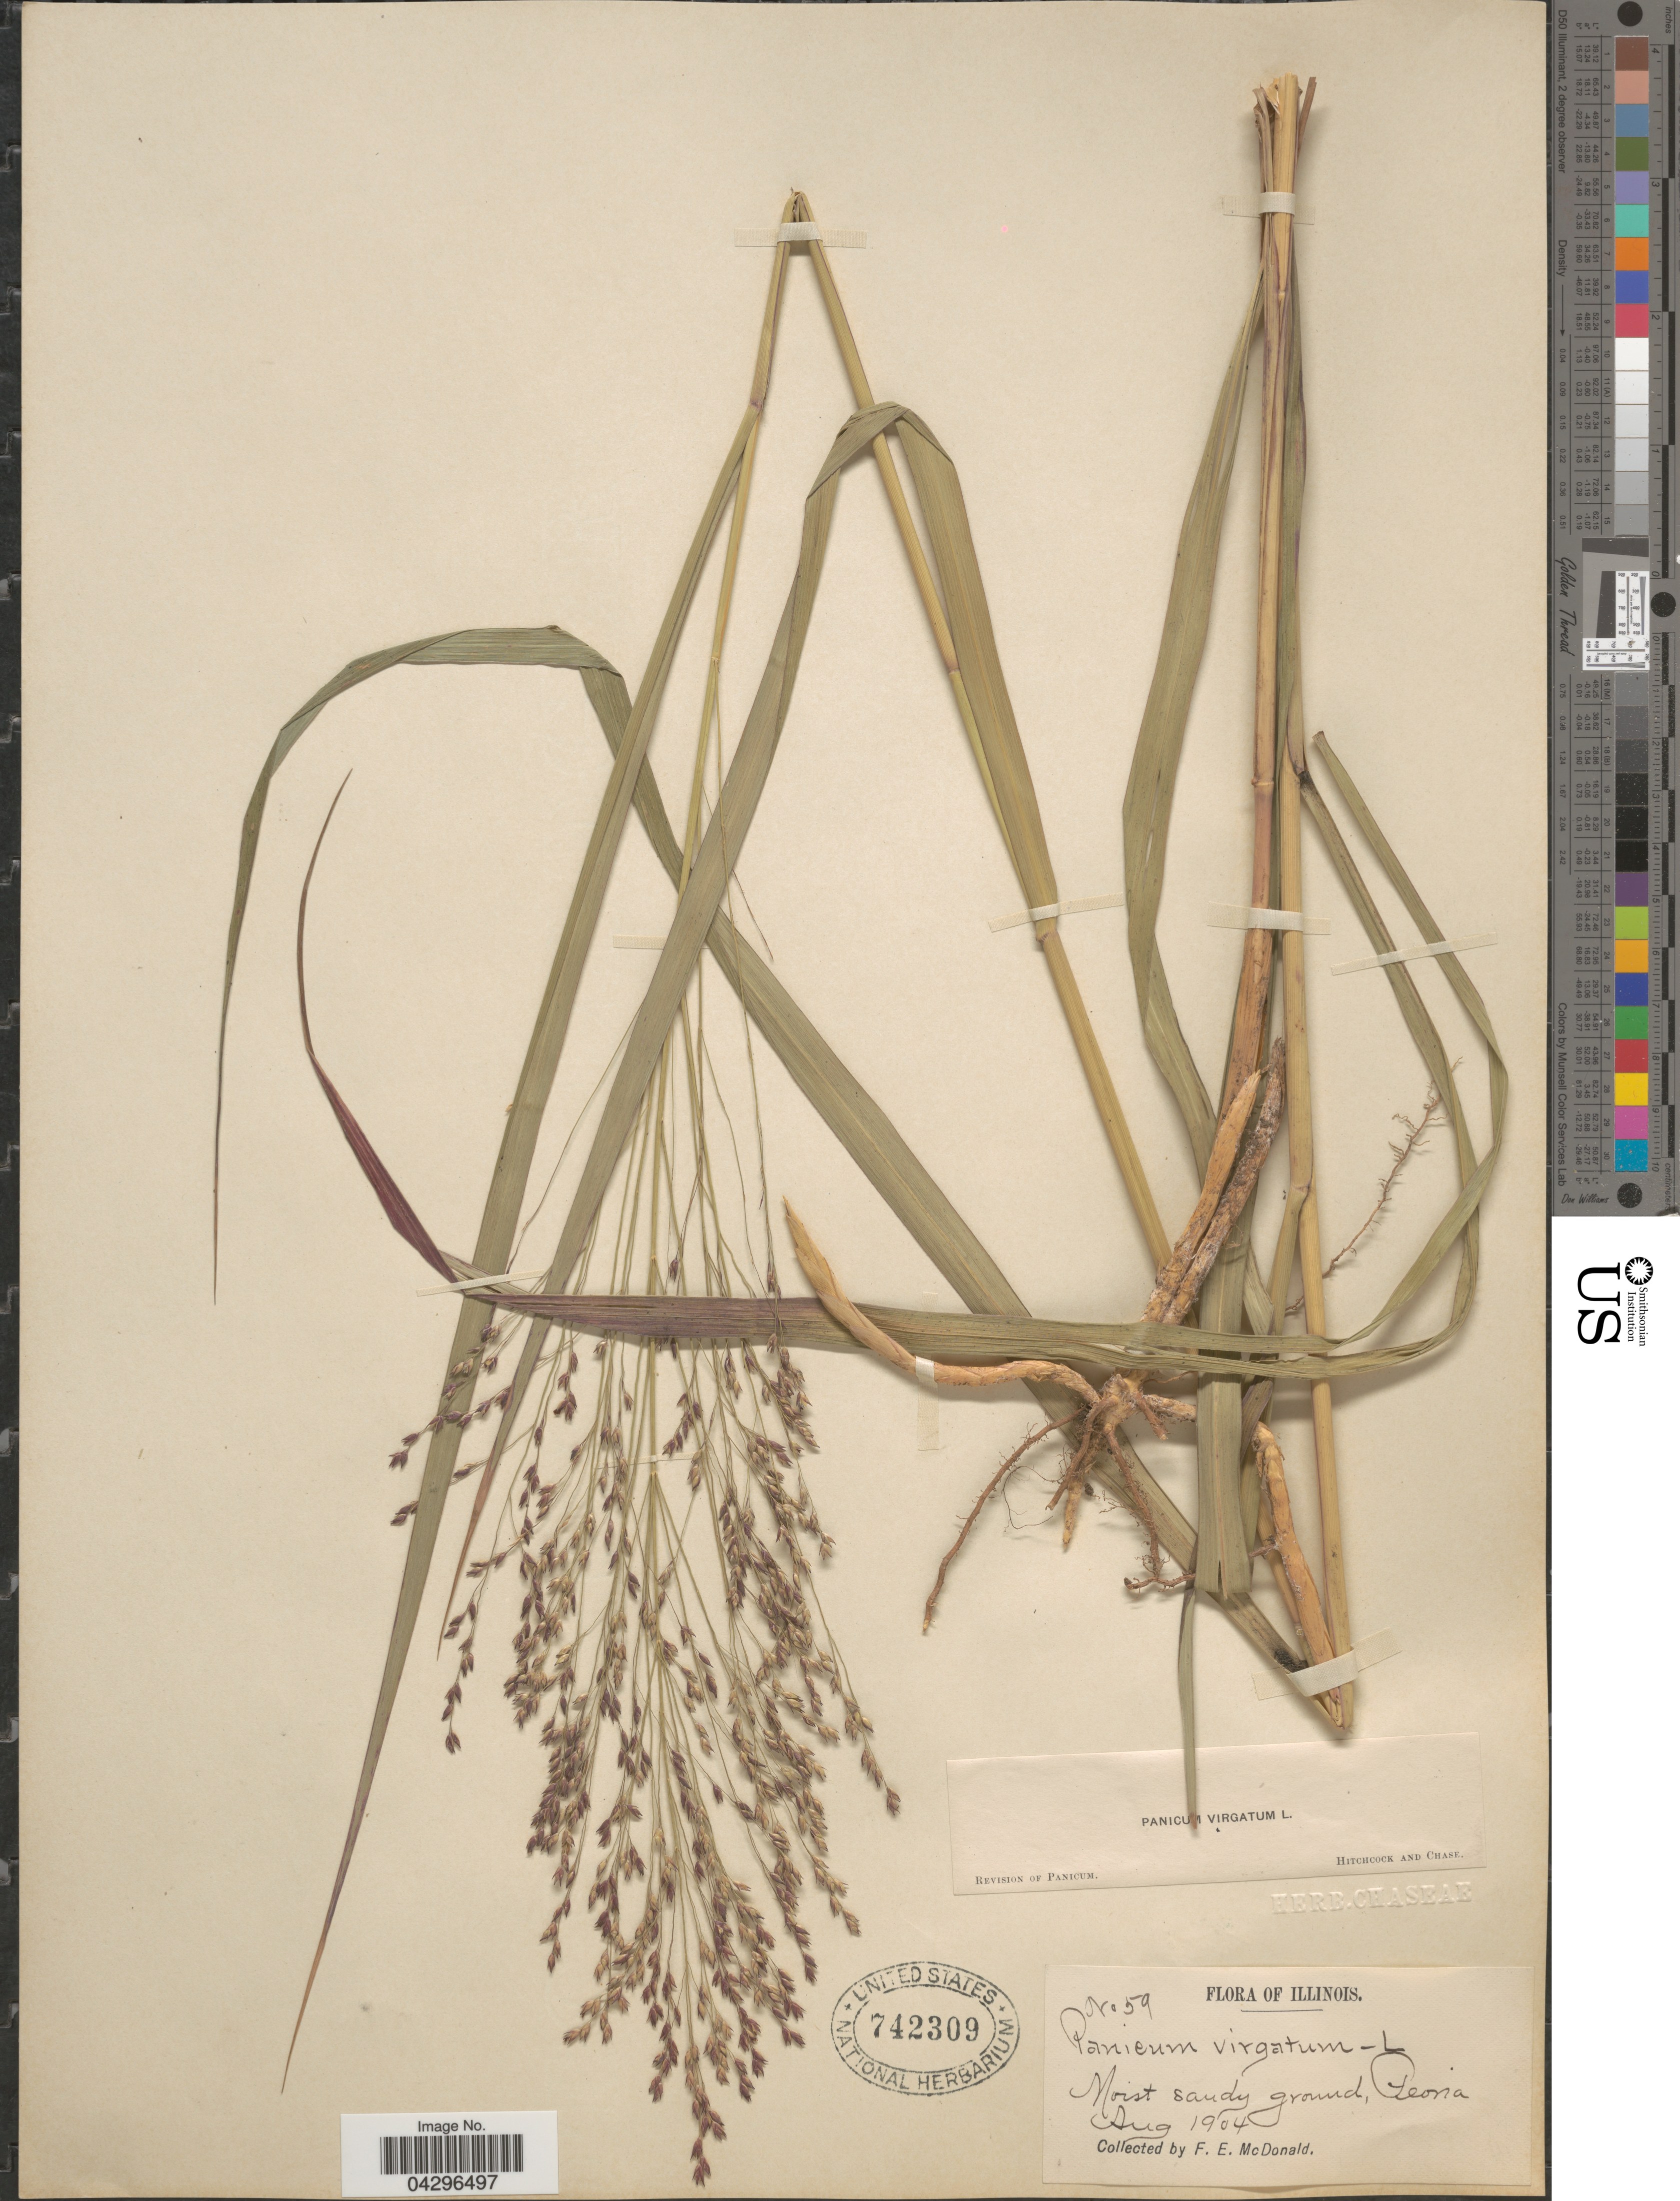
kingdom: Plantae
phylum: Tracheophyta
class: Liliopsida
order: Poales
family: Poaceae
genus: Panicum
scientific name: Panicum virgatum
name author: L.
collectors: F. E. McDonald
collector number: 59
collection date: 1904-08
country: United States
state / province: Illinois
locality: Moist sandy ground, Peoria.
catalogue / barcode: US 742309